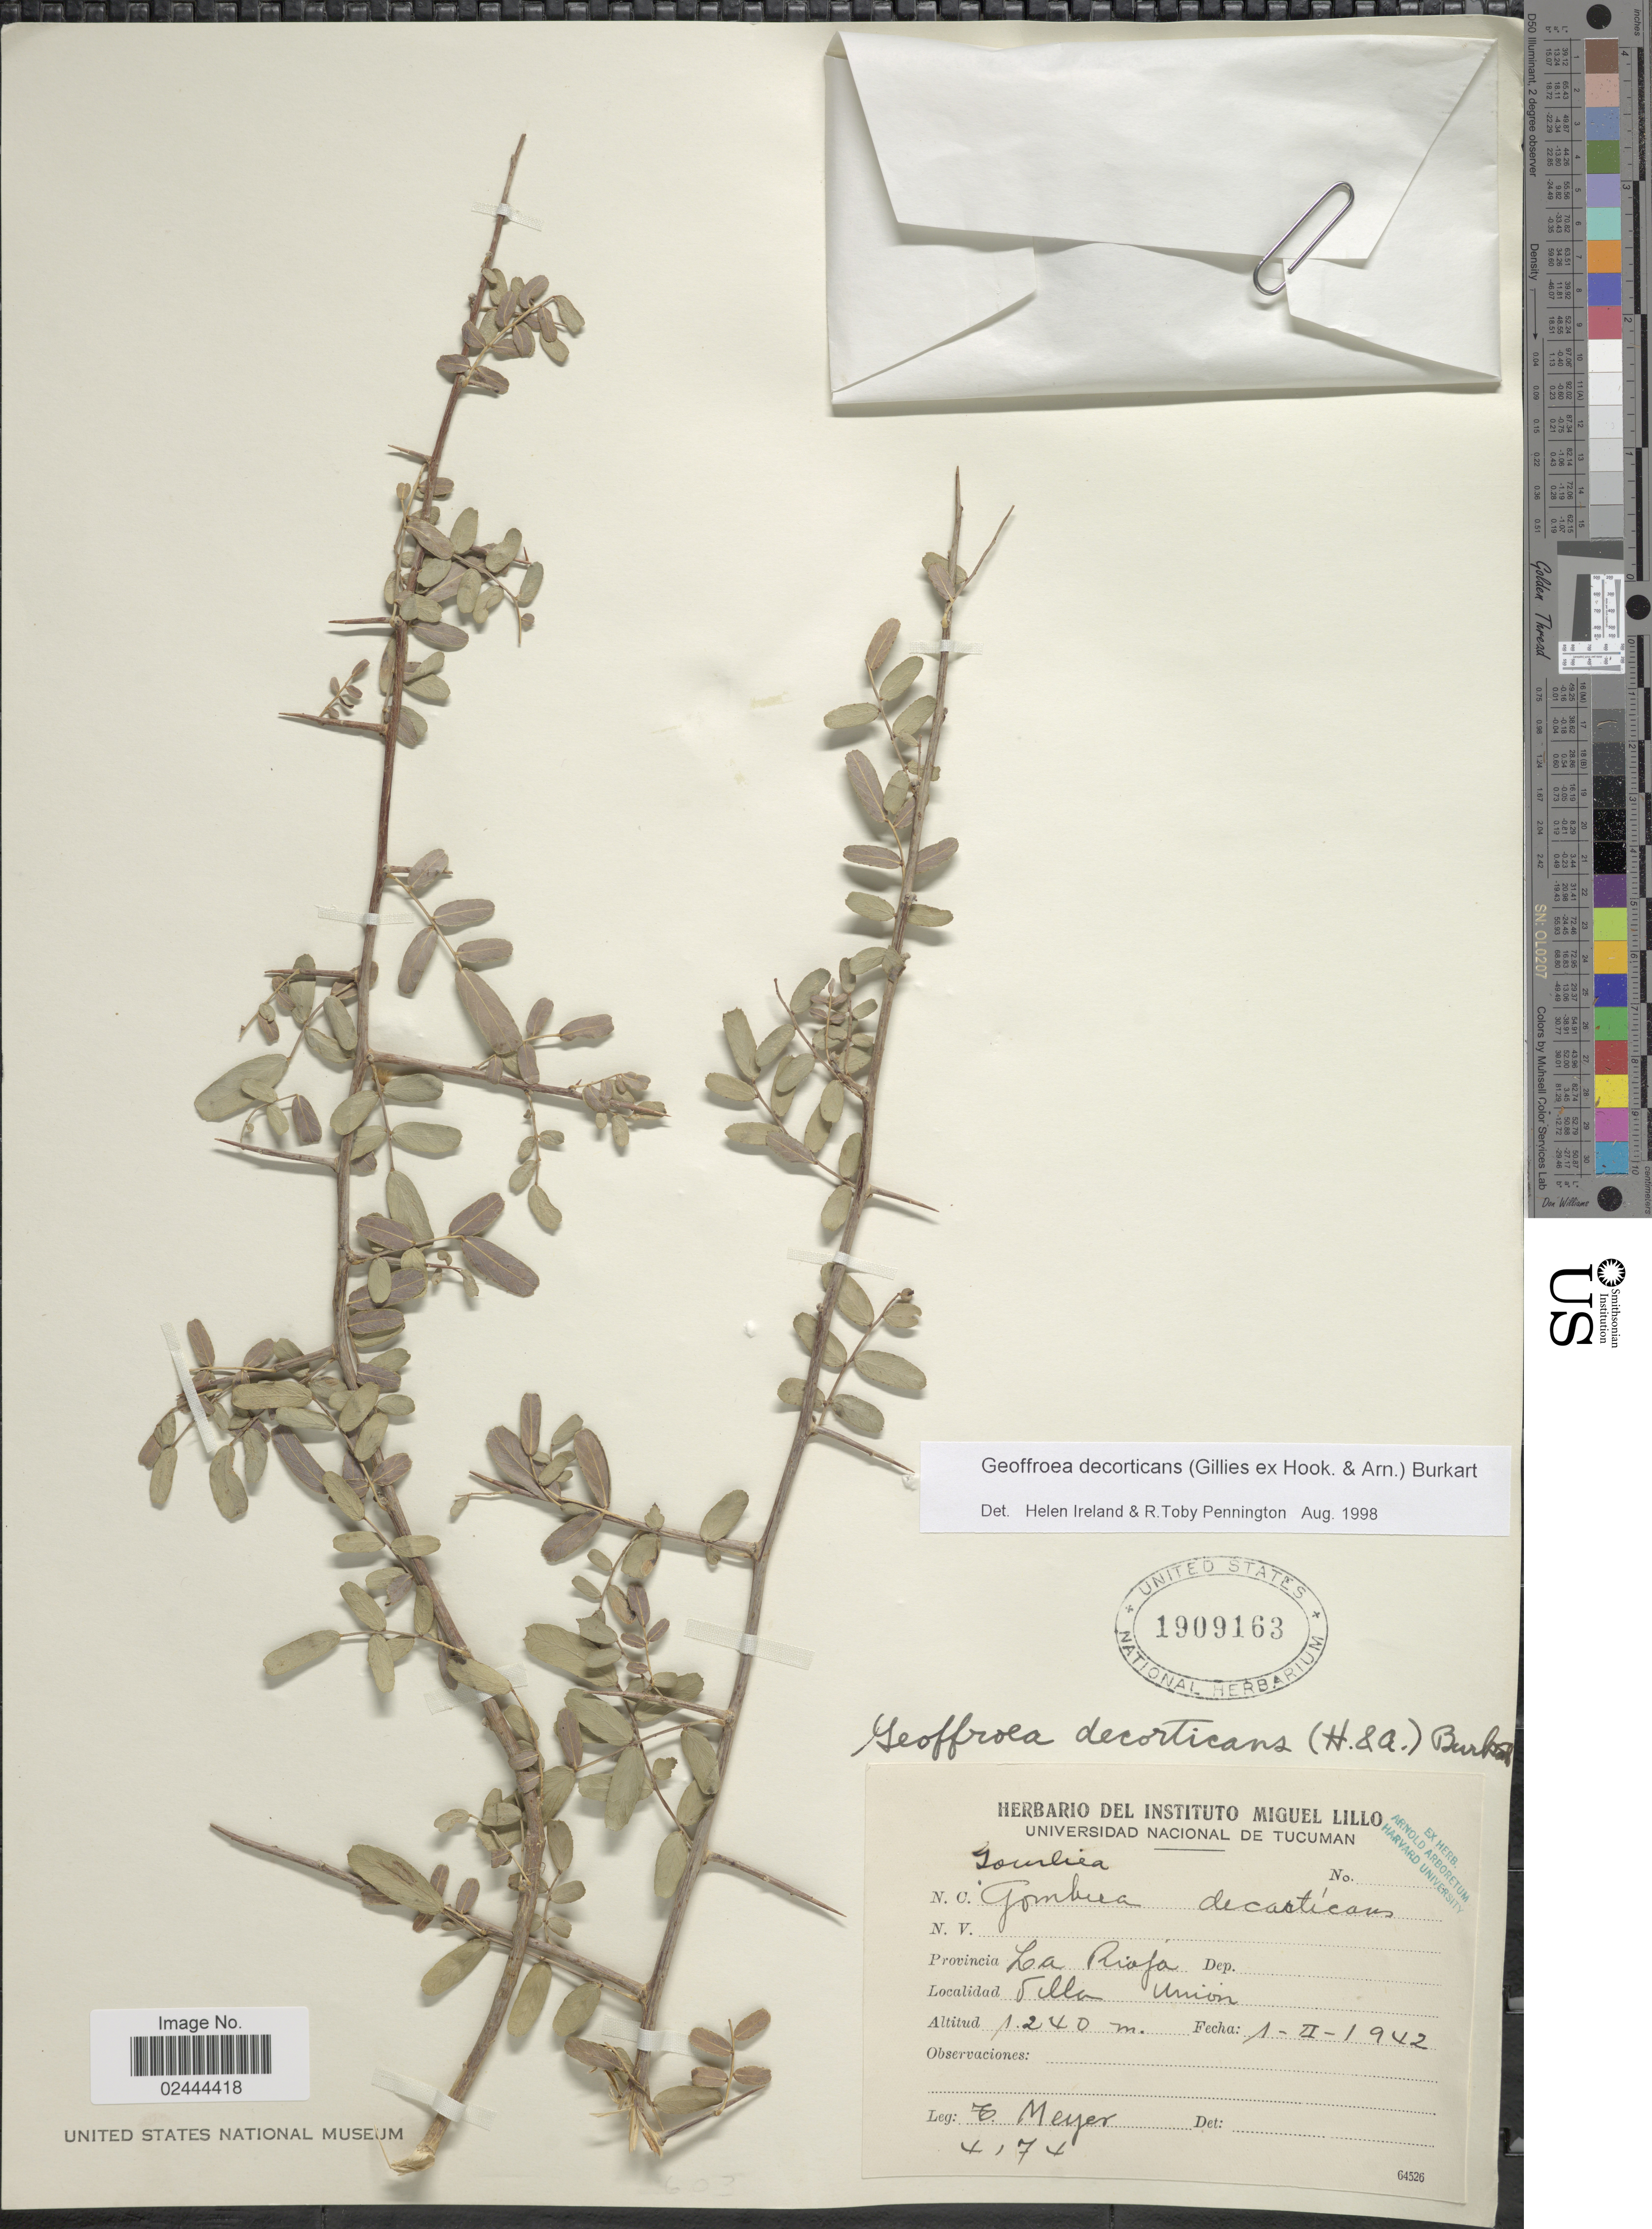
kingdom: Plantae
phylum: Tracheophyta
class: Magnoliopsida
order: Fabales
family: Fabaceae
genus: Geoffroea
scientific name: Geoffroea decorticans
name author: (Gillies ex Hook. & Arn.) Burkart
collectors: T. Lohmeyer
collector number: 4174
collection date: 1942-02-01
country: Argentina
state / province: La Rioja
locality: Villa Union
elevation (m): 1240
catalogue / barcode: US 1909163